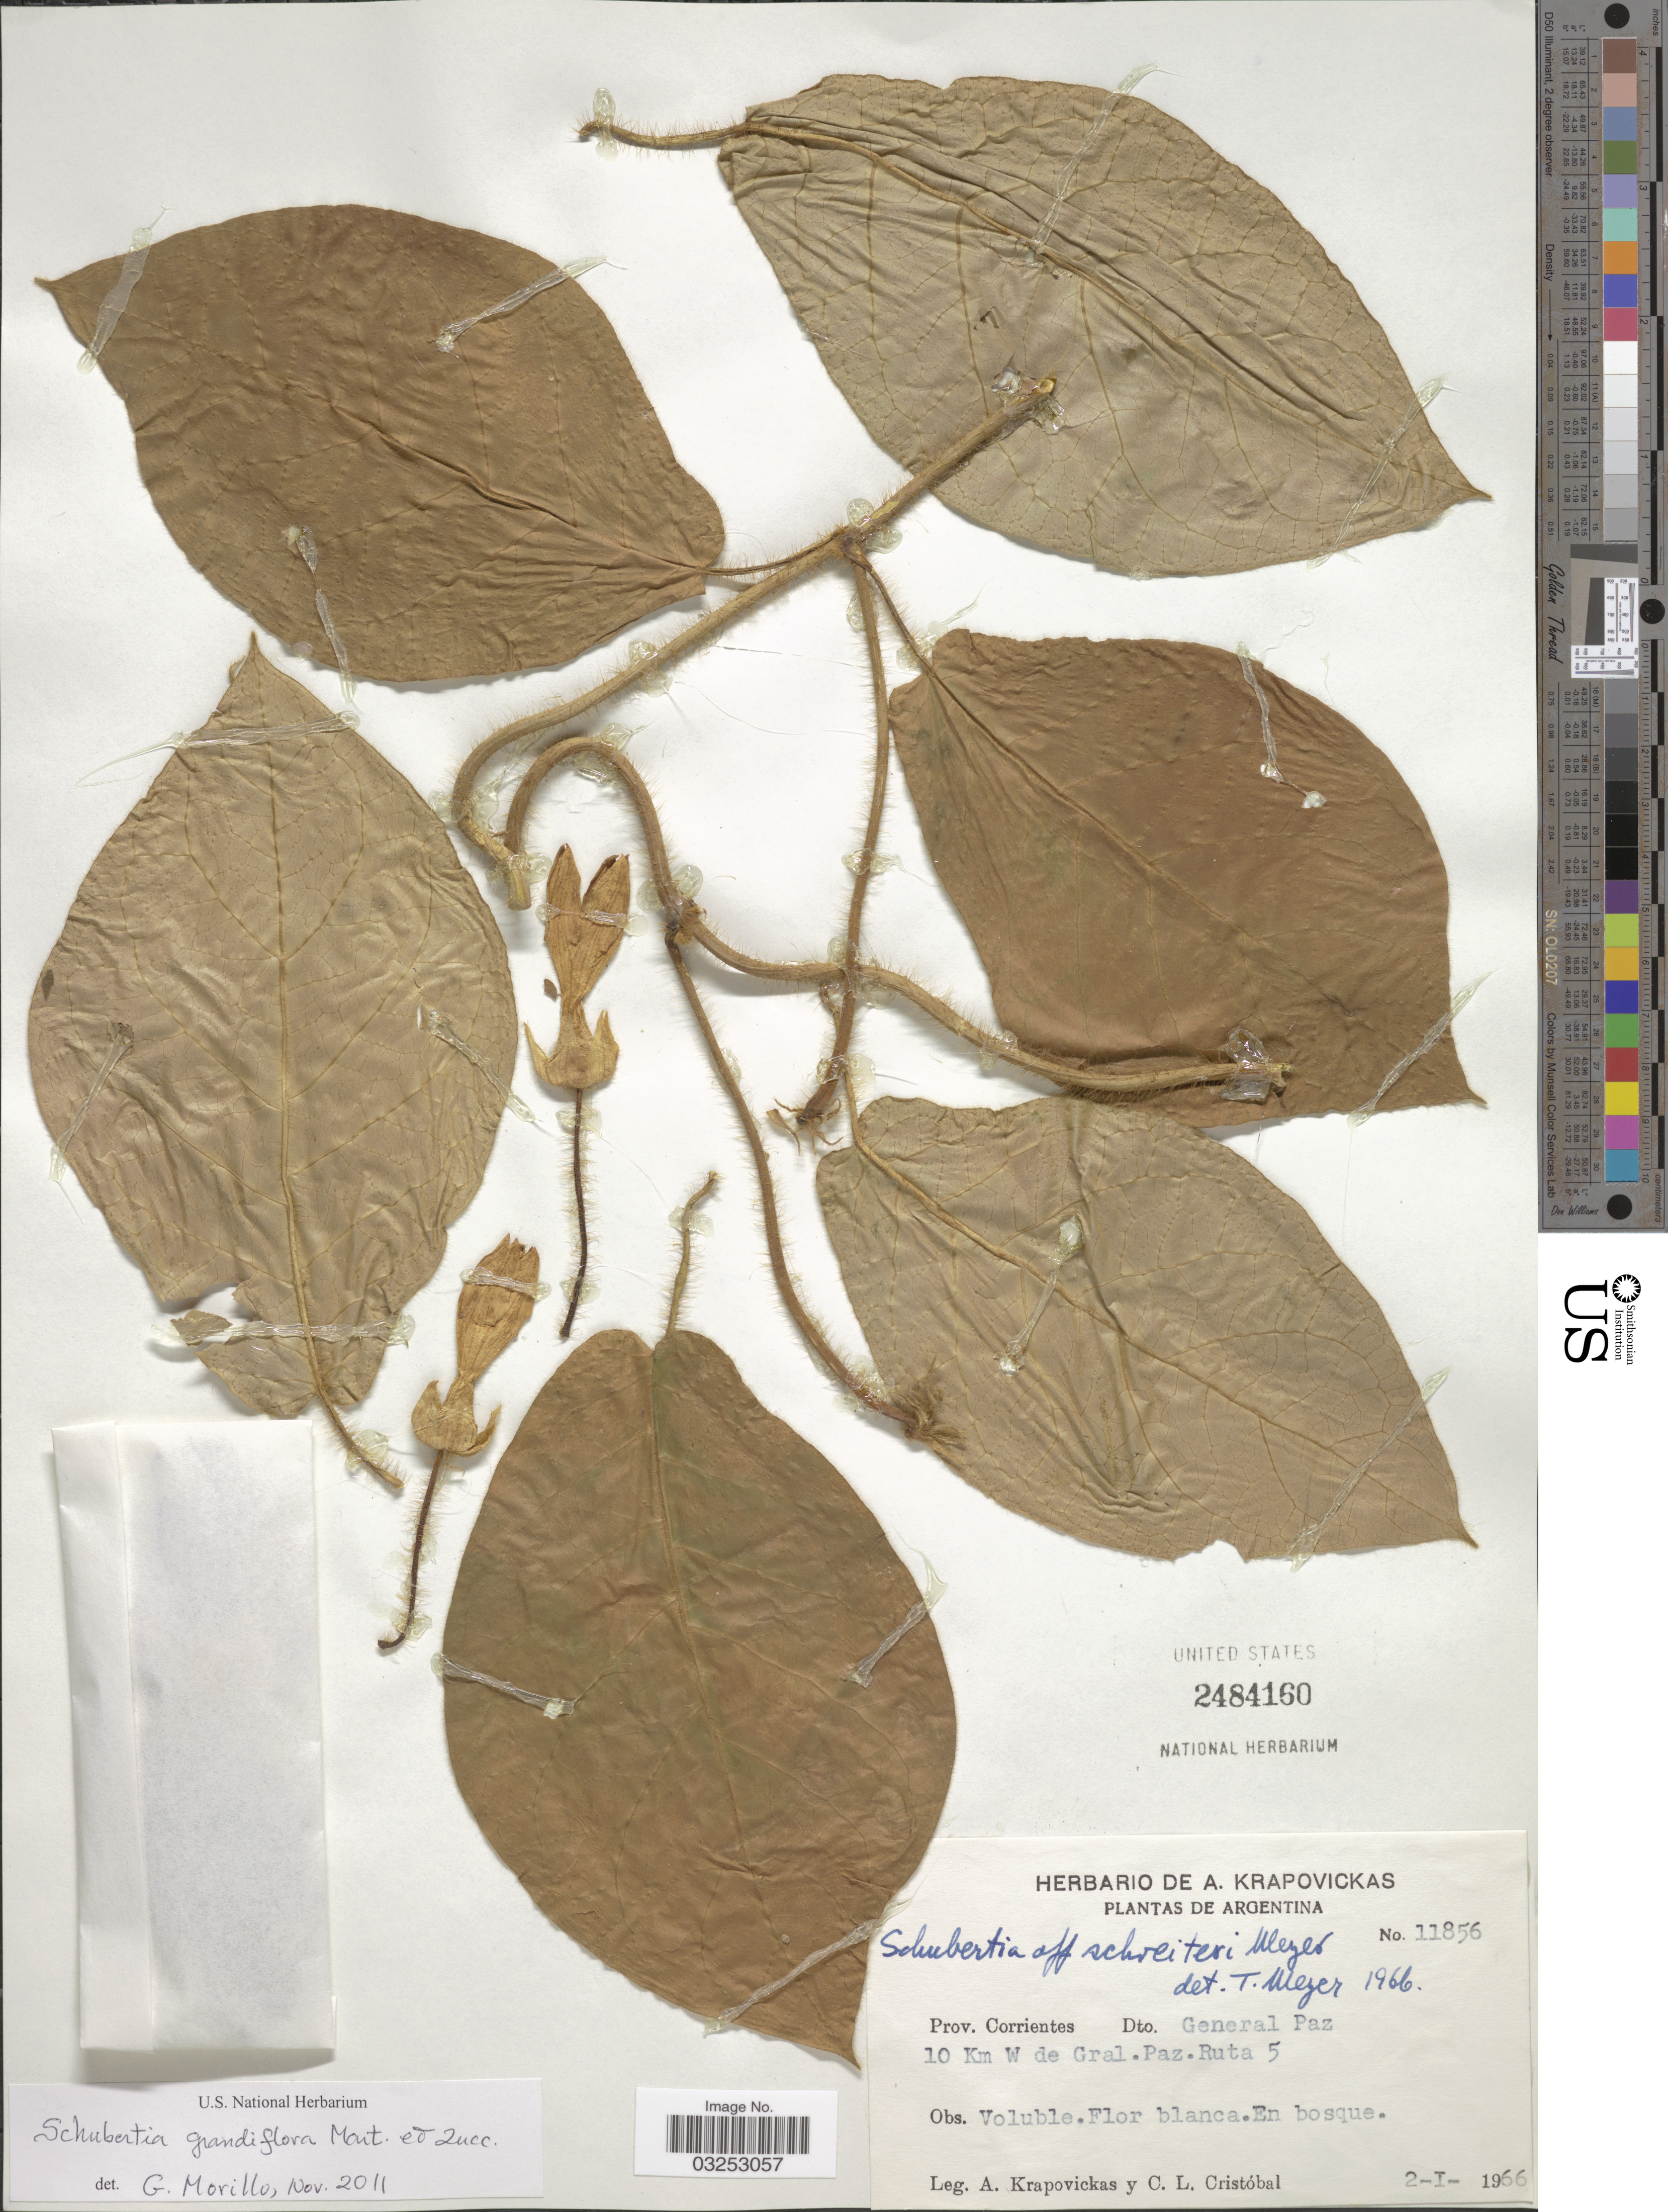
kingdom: Plantae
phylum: Tracheophyta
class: Magnoliopsida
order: Gentianales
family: Apocynaceae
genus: Schubertia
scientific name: Schubertia grandiflora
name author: Mart.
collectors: A. Krapovickas & C. L. Cristóbal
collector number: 11856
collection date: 1966-01-02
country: Argentina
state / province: Corrientes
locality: Dto. General Paz, 10 Km W de Gral. Paz, Ruta 5.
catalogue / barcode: US 2484160